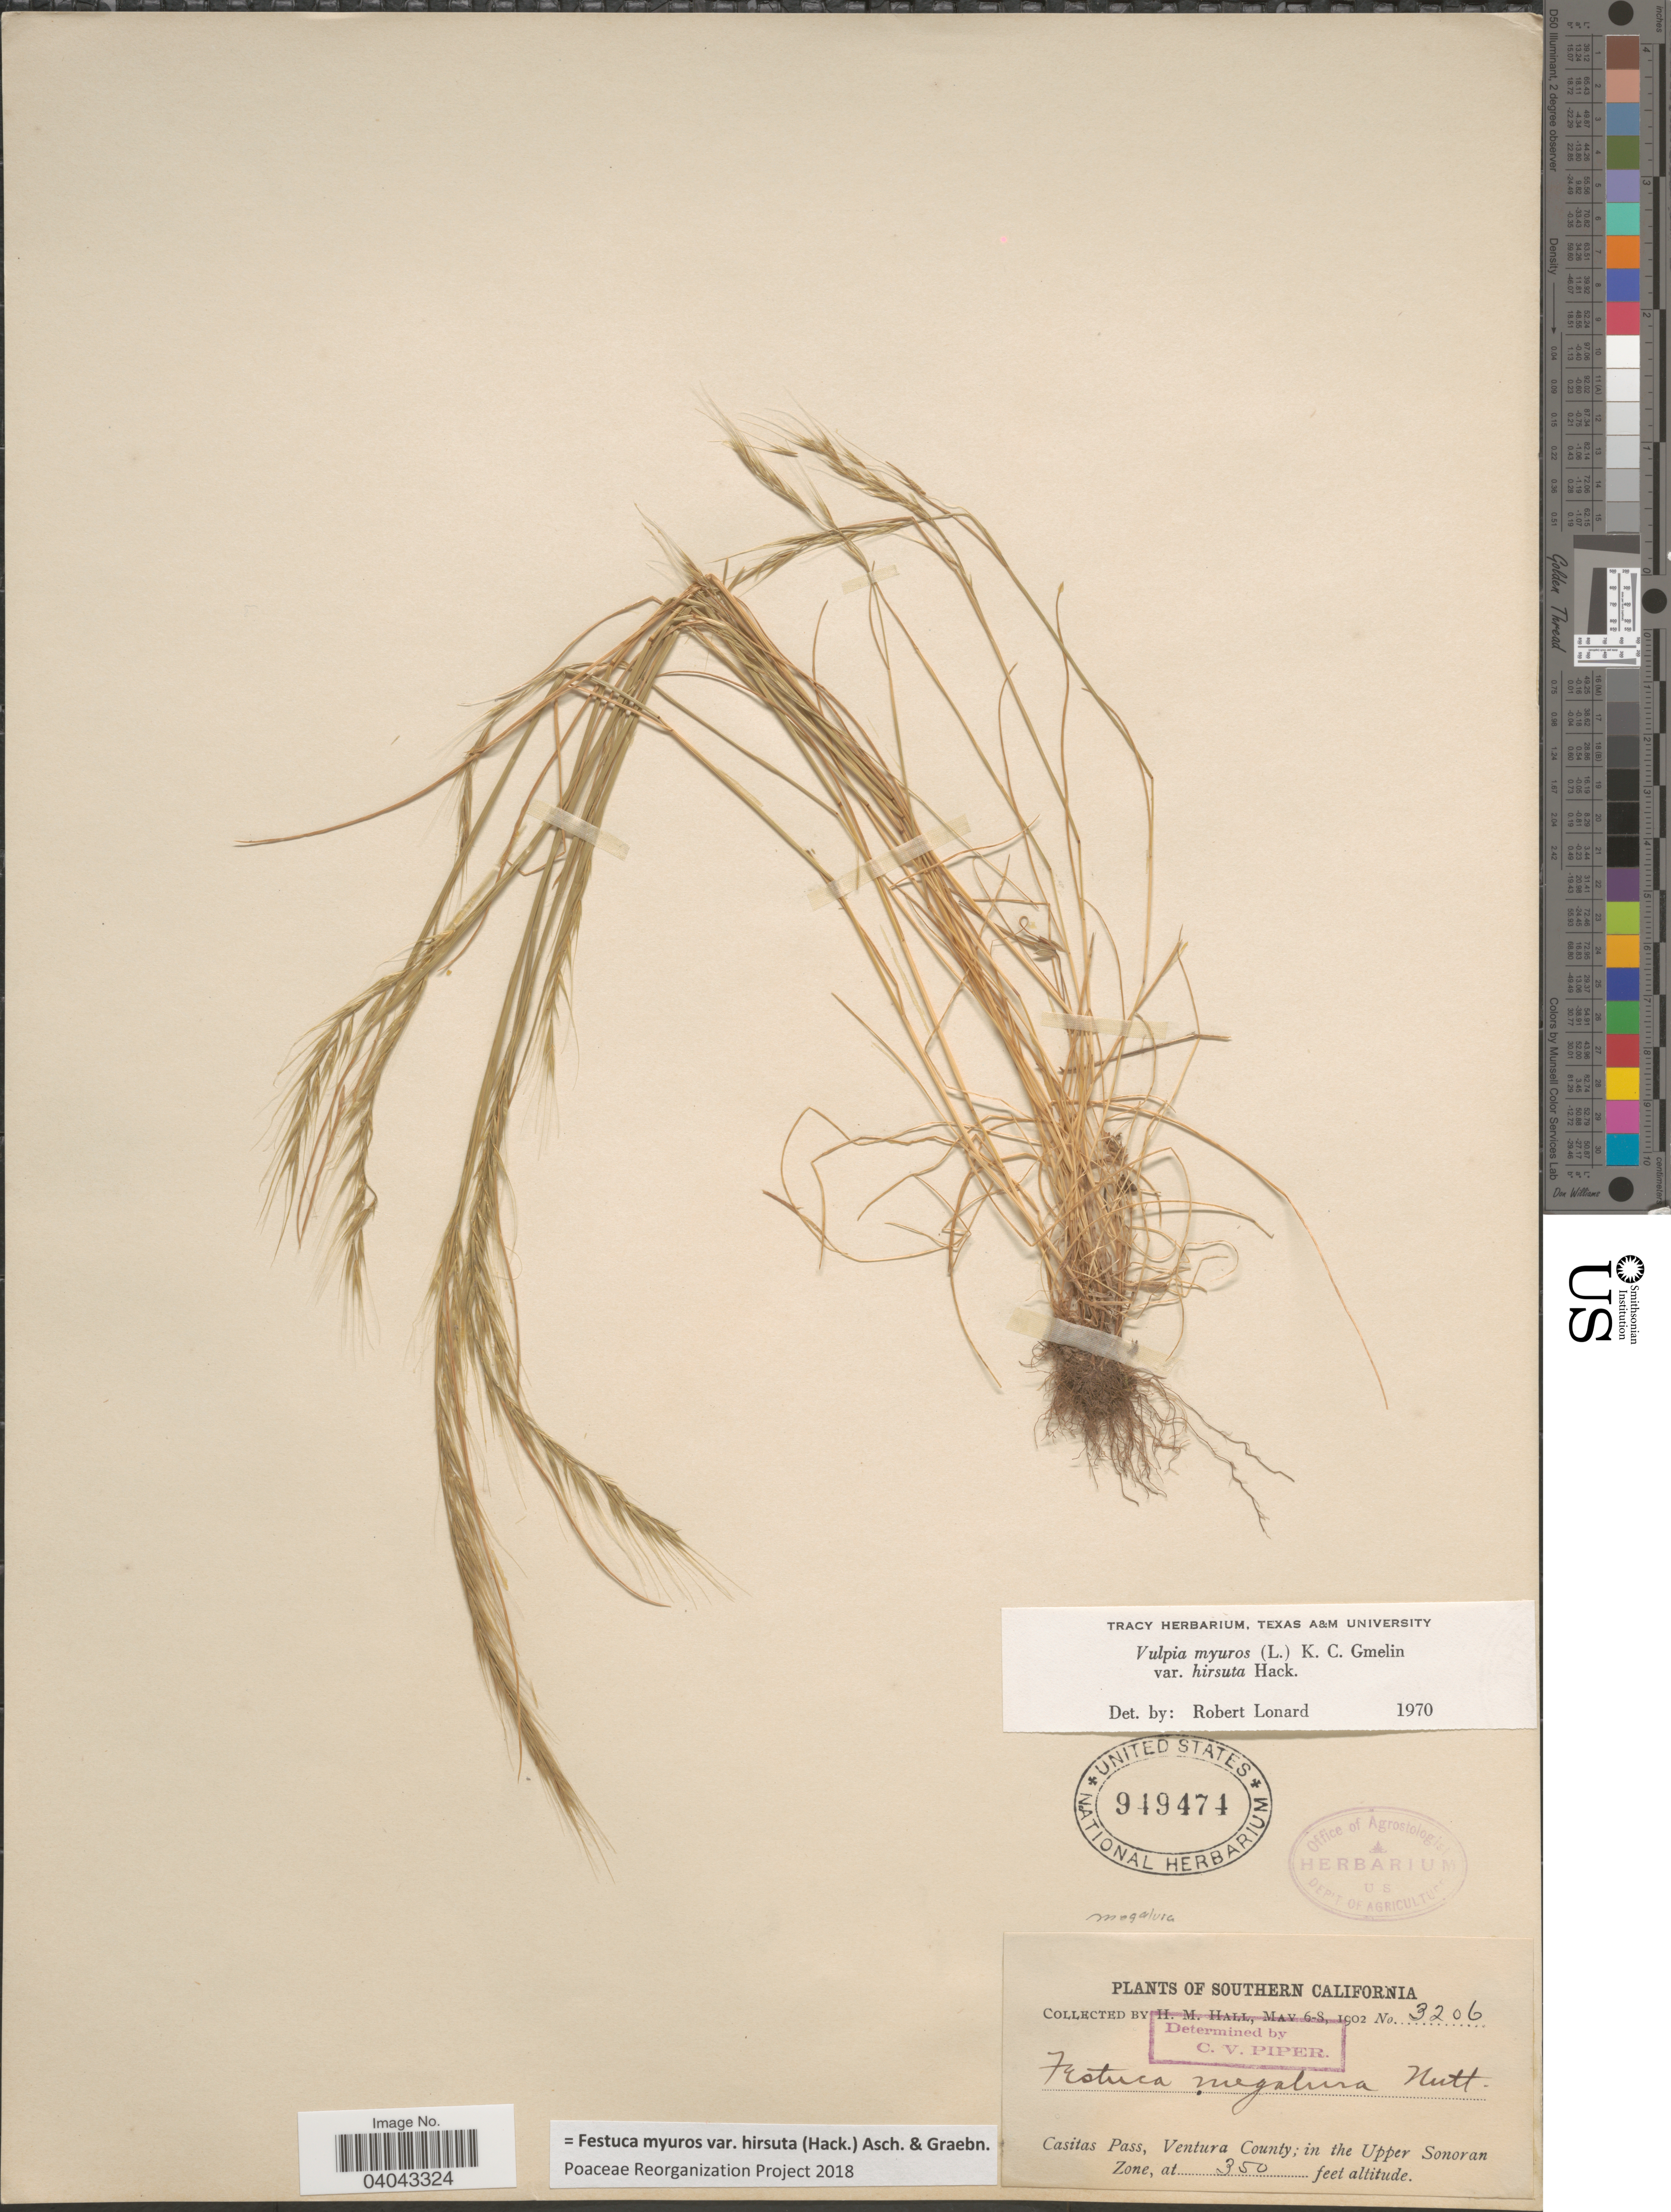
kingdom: Plantae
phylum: Tracheophyta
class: Liliopsida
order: Poales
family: Poaceae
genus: Festuca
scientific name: Festuca myuros var. hirsuta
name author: (Hack.) Asch. & Graebn.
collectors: H. M. Hall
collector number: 3206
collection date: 1902-05-06/1902-05-08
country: United States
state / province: California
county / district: Ventura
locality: Southern California. Casitas Pass, Ventura County; in the Upper Sonoran Zone.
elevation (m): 107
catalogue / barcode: US 949474